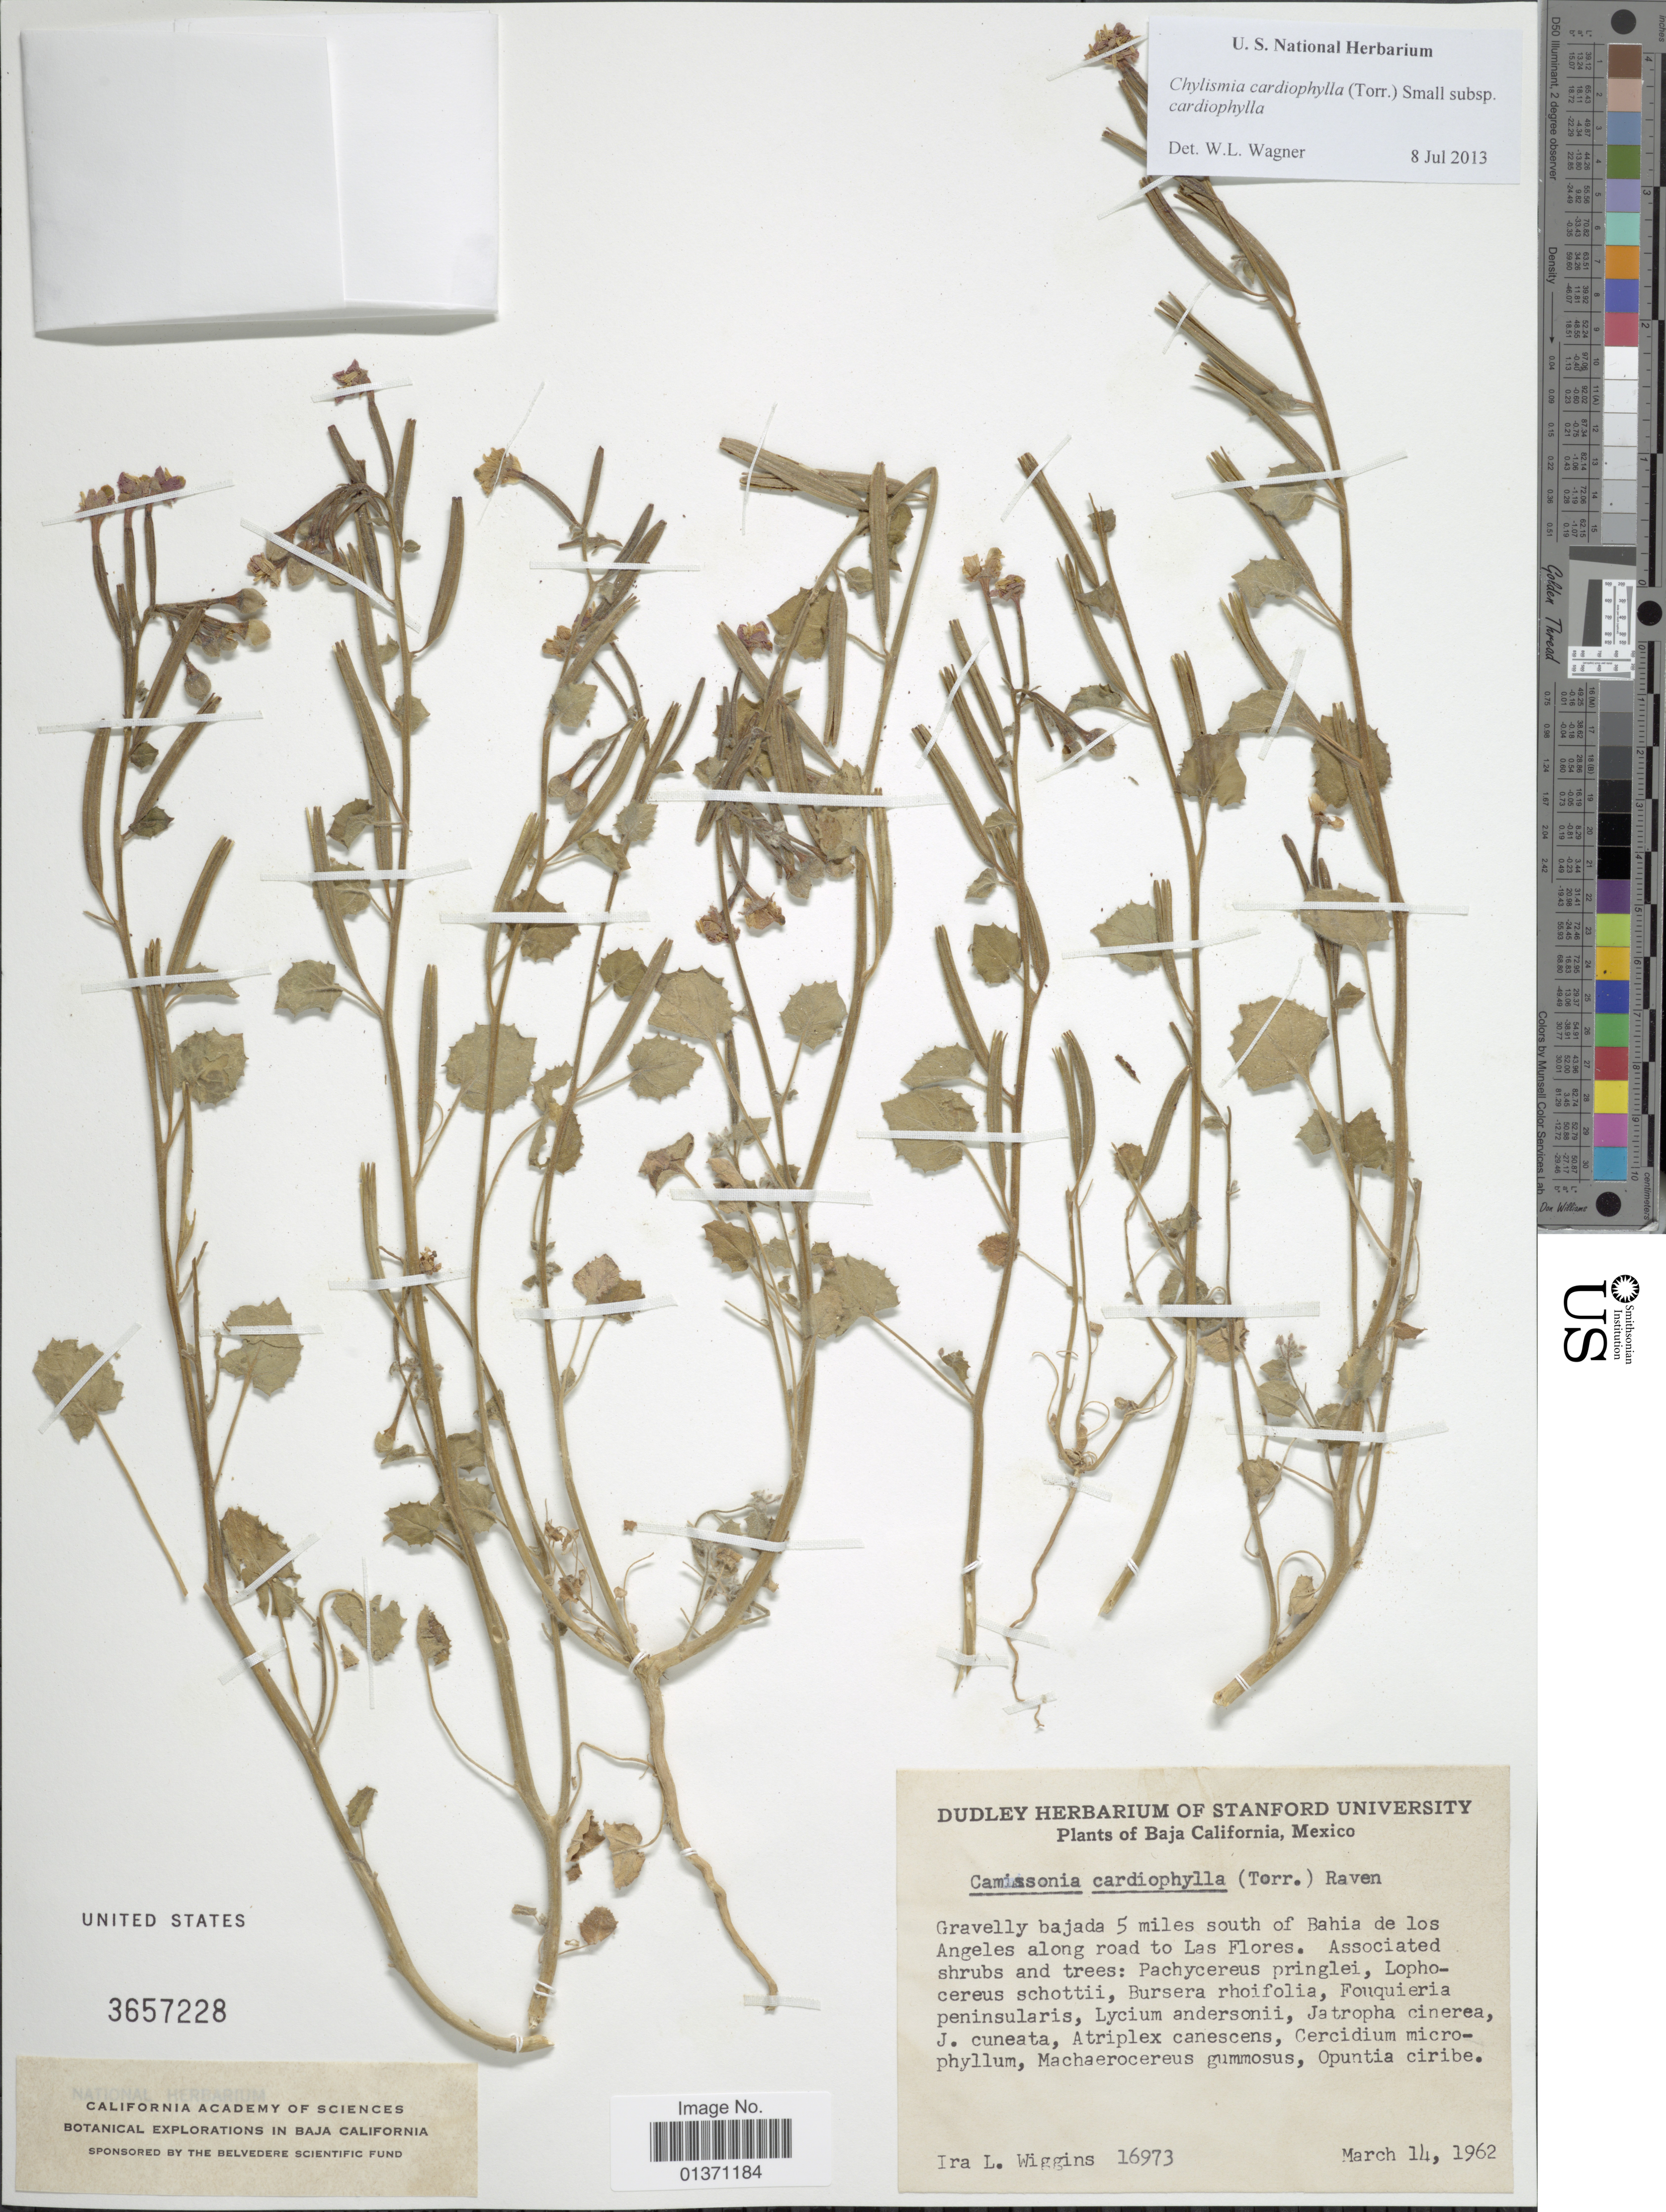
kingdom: Plantae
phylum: Tracheophyta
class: Magnoliopsida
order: Myrtales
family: Onagraceae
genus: Chylismia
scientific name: Chylismia cardiophylla subsp. cardiophylla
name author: (Torr.) Small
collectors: I. L. Wiggins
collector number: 16973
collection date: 1962-03-14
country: Mexico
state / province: Baja California Norte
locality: Gravelly bajada 5 miles south of Bahia de los Angeles along road to Las Flores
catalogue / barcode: US 3657228